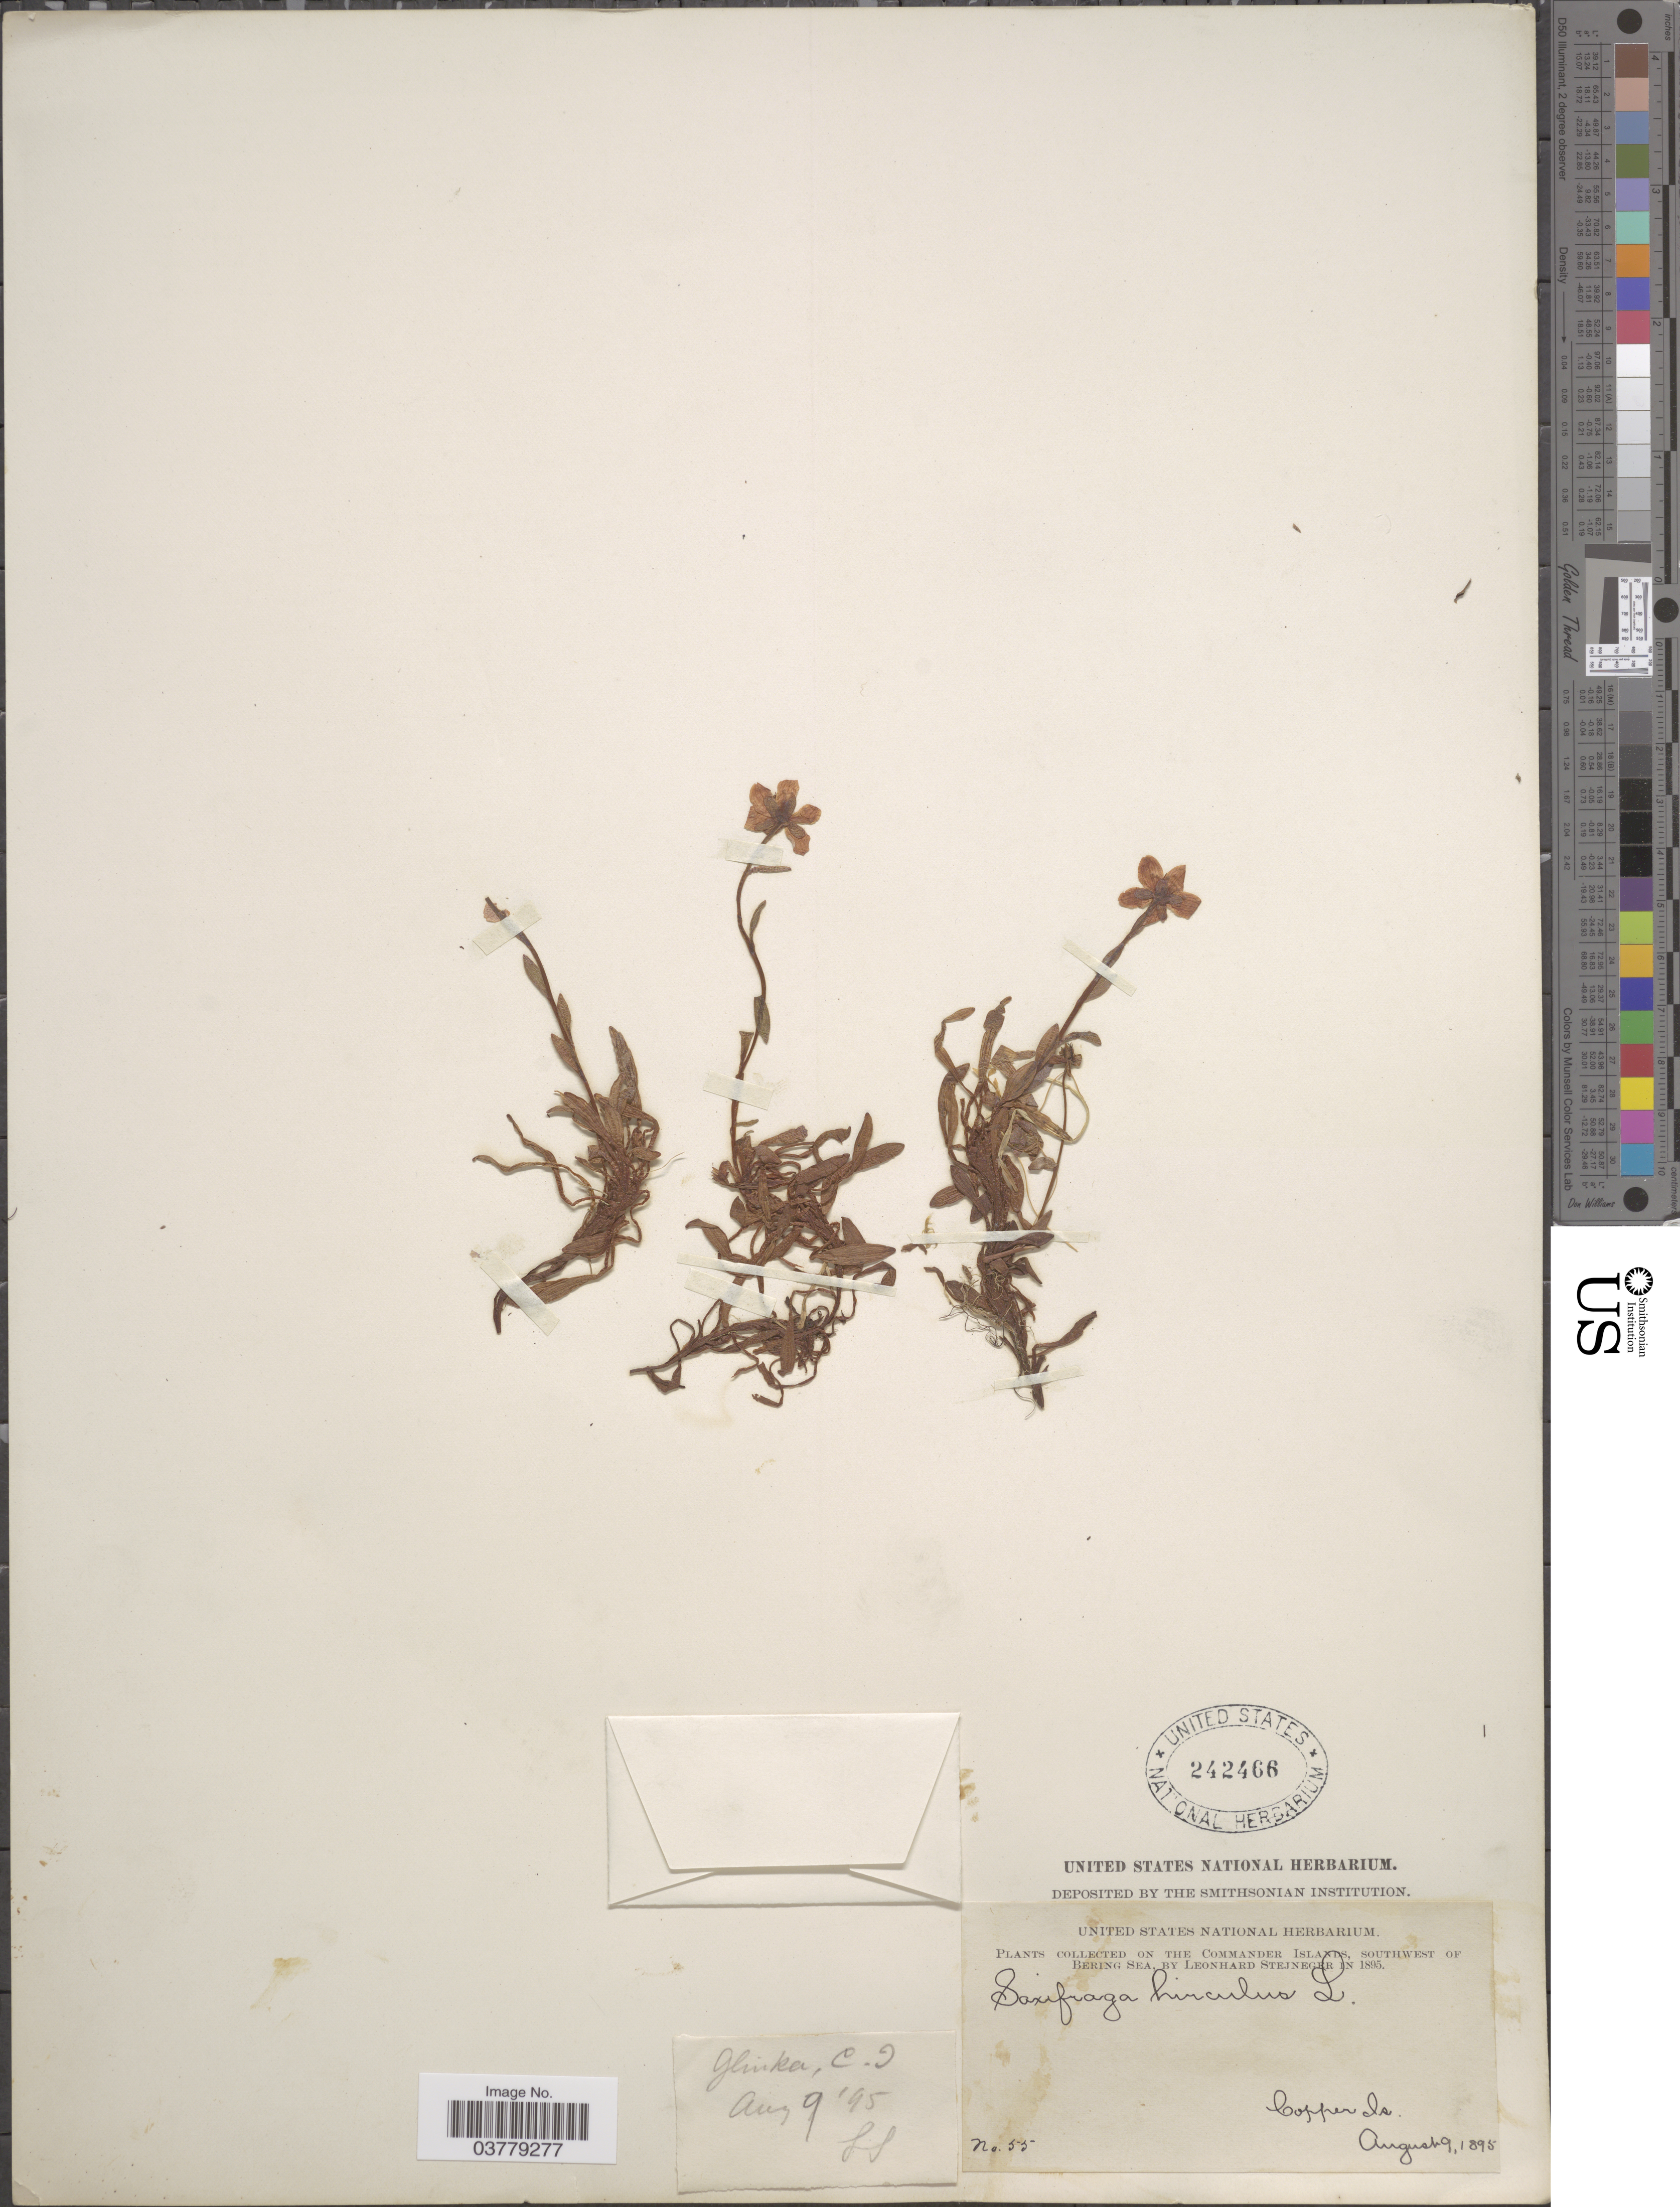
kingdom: Plantae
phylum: Tracheophyta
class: Magnoliopsida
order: Saxifragales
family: Saxifragaceae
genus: Saxifraga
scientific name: Saxifraga hirculus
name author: L.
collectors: L. Stejneger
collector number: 55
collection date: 1895-08-09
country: Russian Federation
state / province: Kamchatka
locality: On the Commander Islands, Southwest of Bering Sea. Glinka. Copper Is.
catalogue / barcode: US 242466